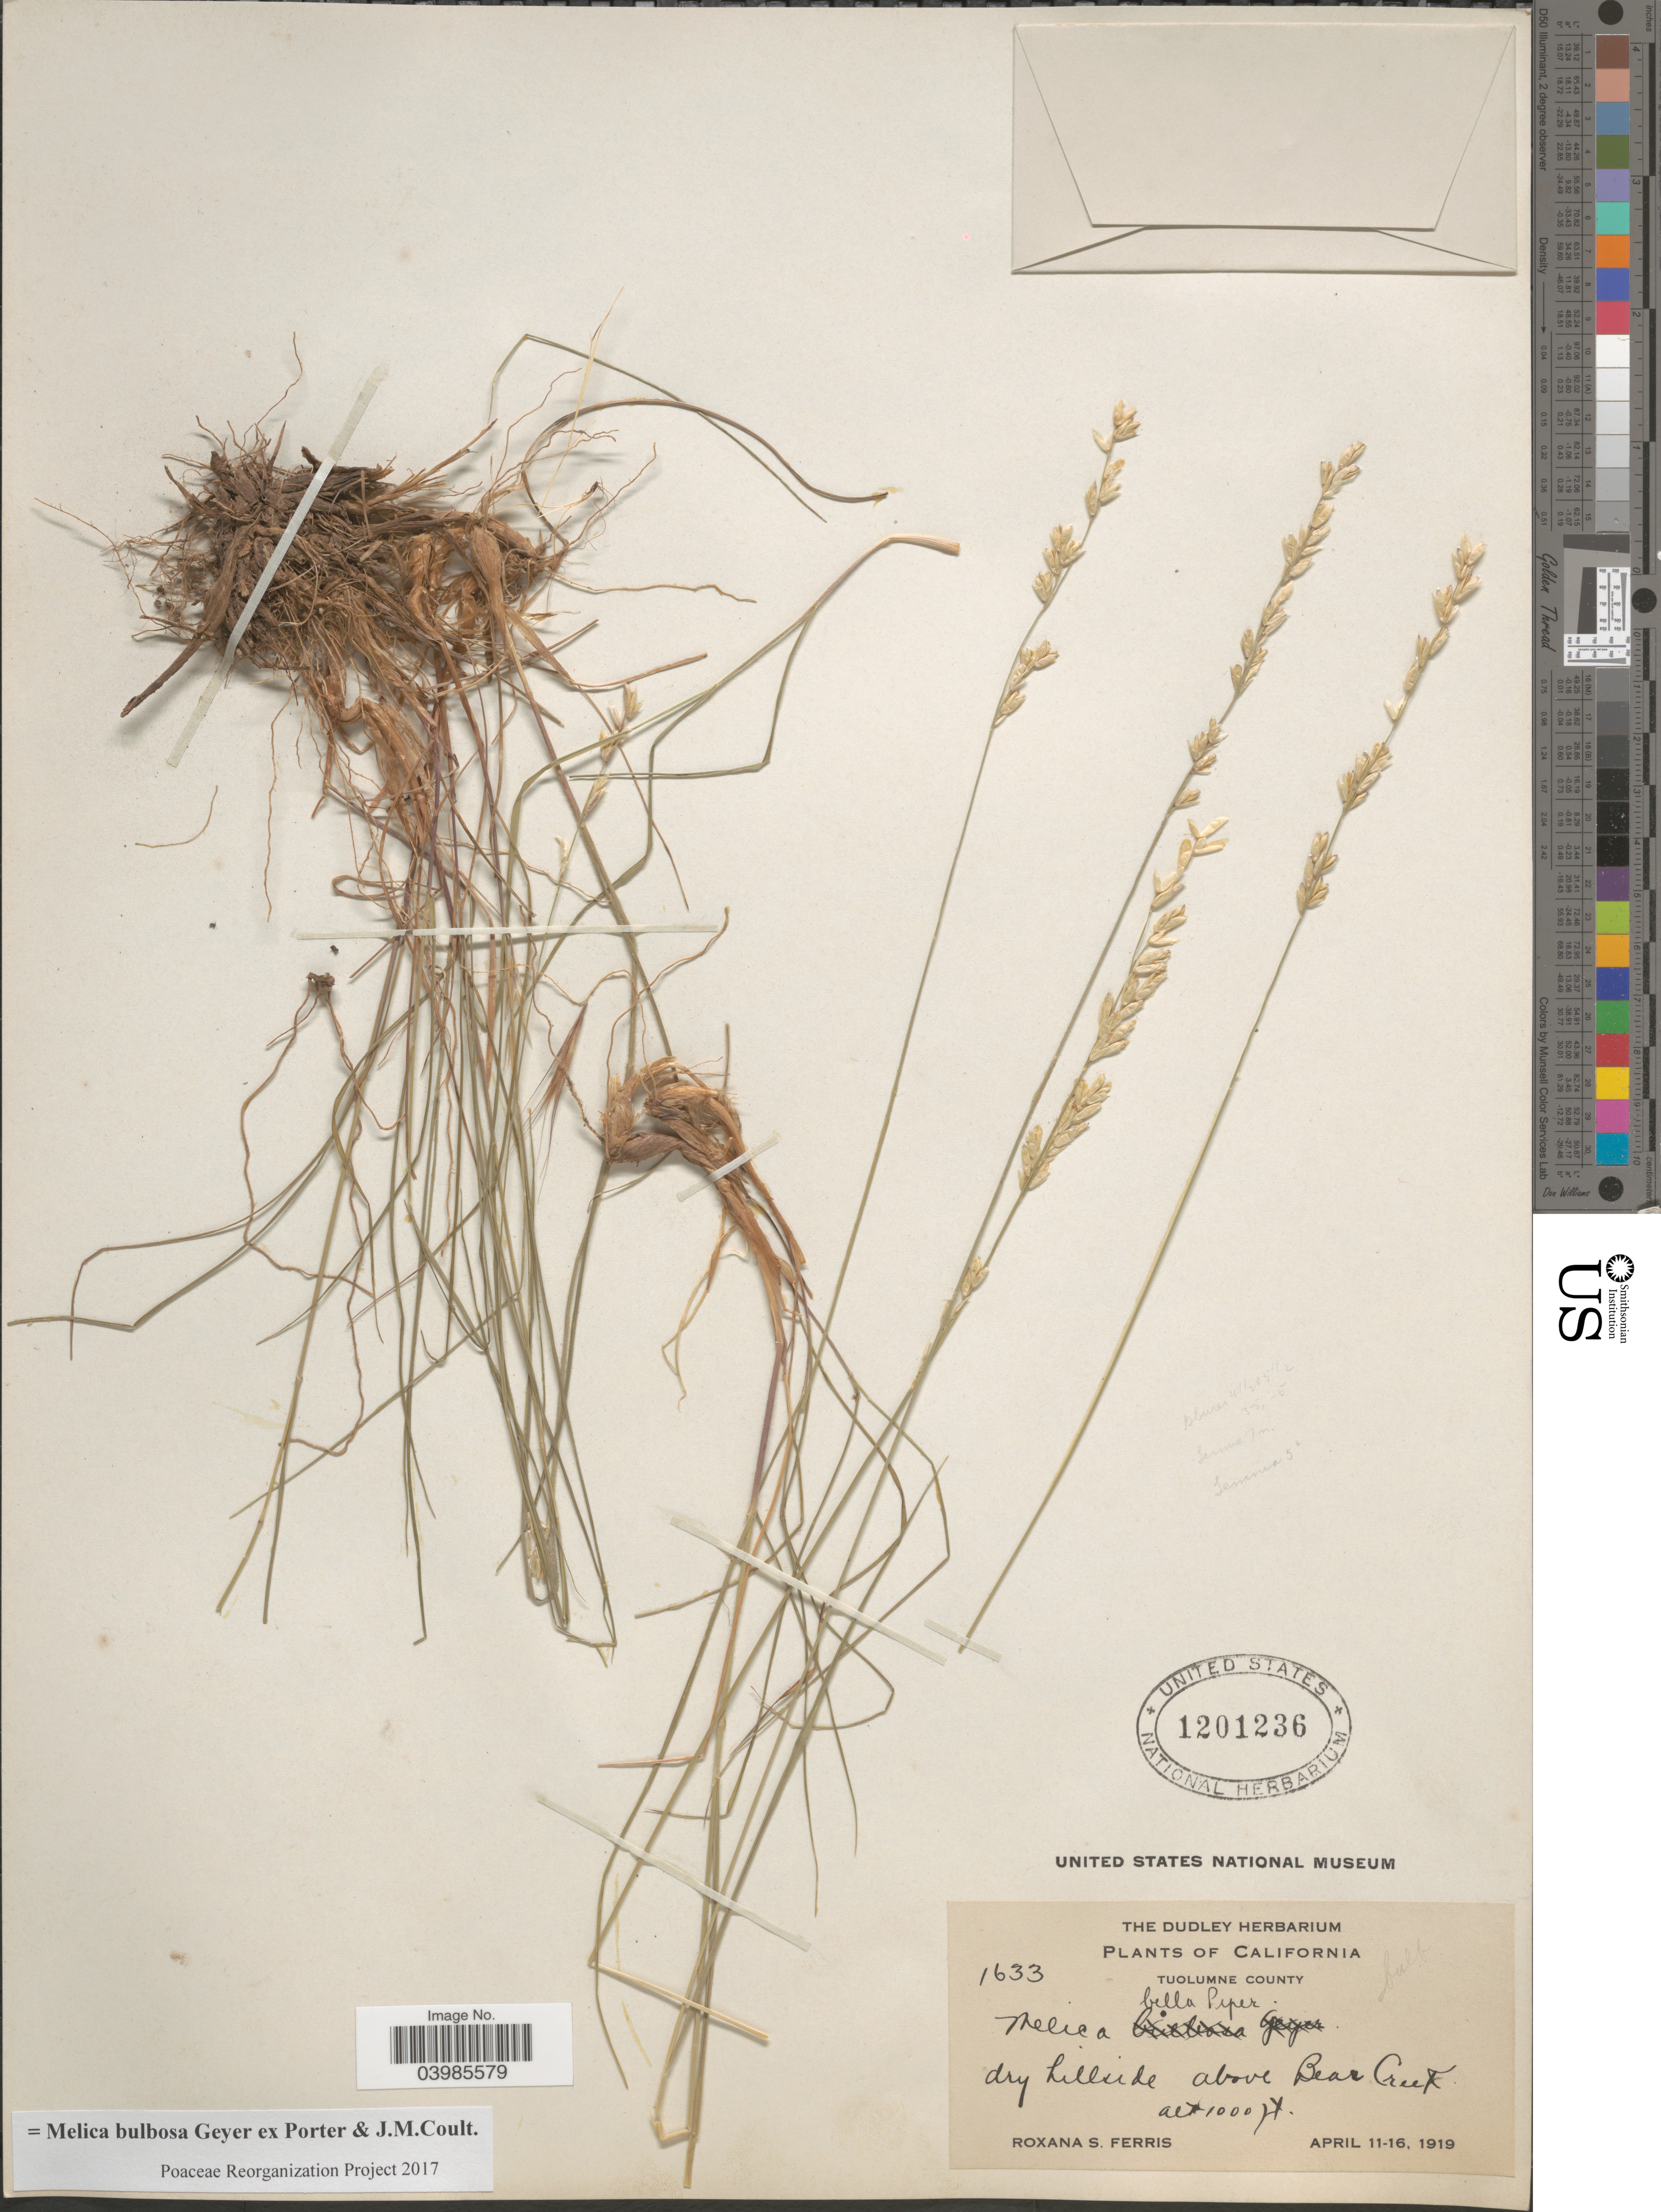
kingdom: Plantae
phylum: Tracheophyta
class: Liliopsida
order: Poales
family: Poaceae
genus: Melica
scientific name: Melica bulbosa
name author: Geyer ex Porter & J.M. Coult.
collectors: R. S. Ferris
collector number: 1633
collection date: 1919-04-11/1919-04-16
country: United States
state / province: California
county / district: Tuolumne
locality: Tuolumne County. Above Bear Creek.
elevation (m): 305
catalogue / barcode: US 1201236